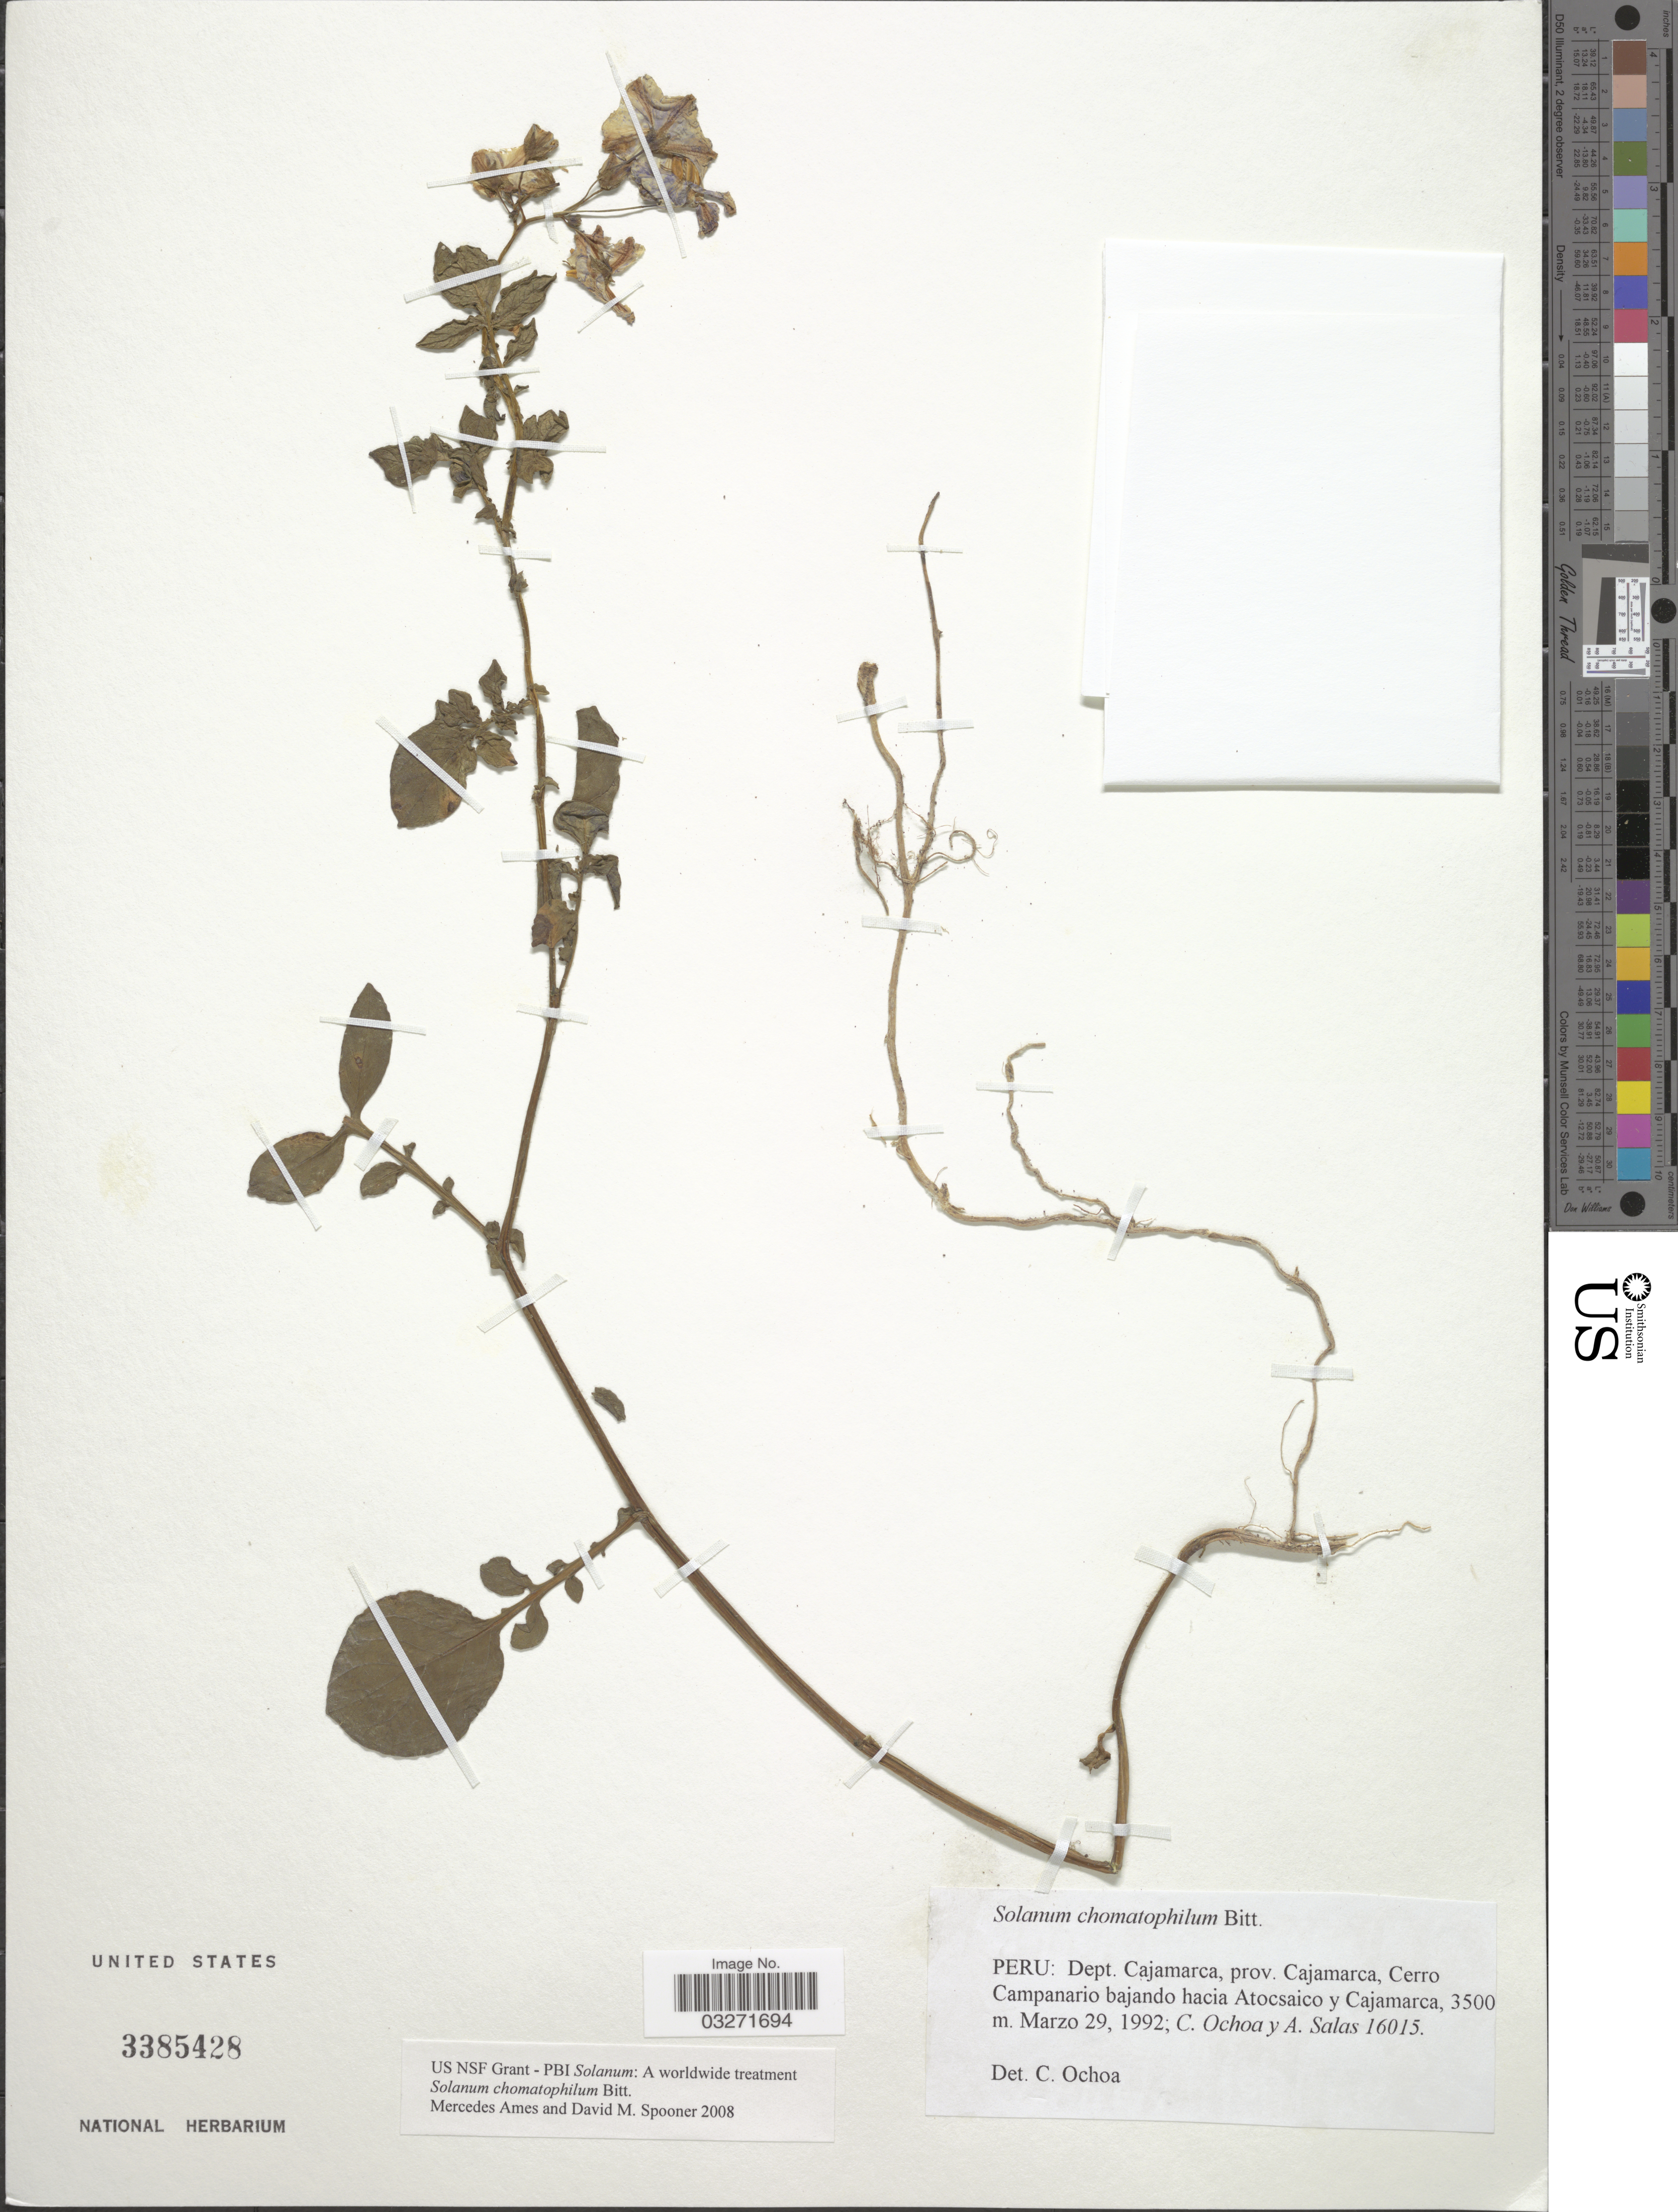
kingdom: Plantae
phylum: Tracheophyta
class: Magnoliopsida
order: Solanales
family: Solanaceae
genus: Solanum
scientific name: Solanum chomatophilum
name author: Bitter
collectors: C. Ochoa & A. Salas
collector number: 16015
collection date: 1992-03-29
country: Peru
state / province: Cajamarca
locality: Dpto. Cajamarca, prov. Cajamarca, Cerro Campanario bajando hacia Atocsaico y Cajamarca.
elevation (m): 3500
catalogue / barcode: US 3385428